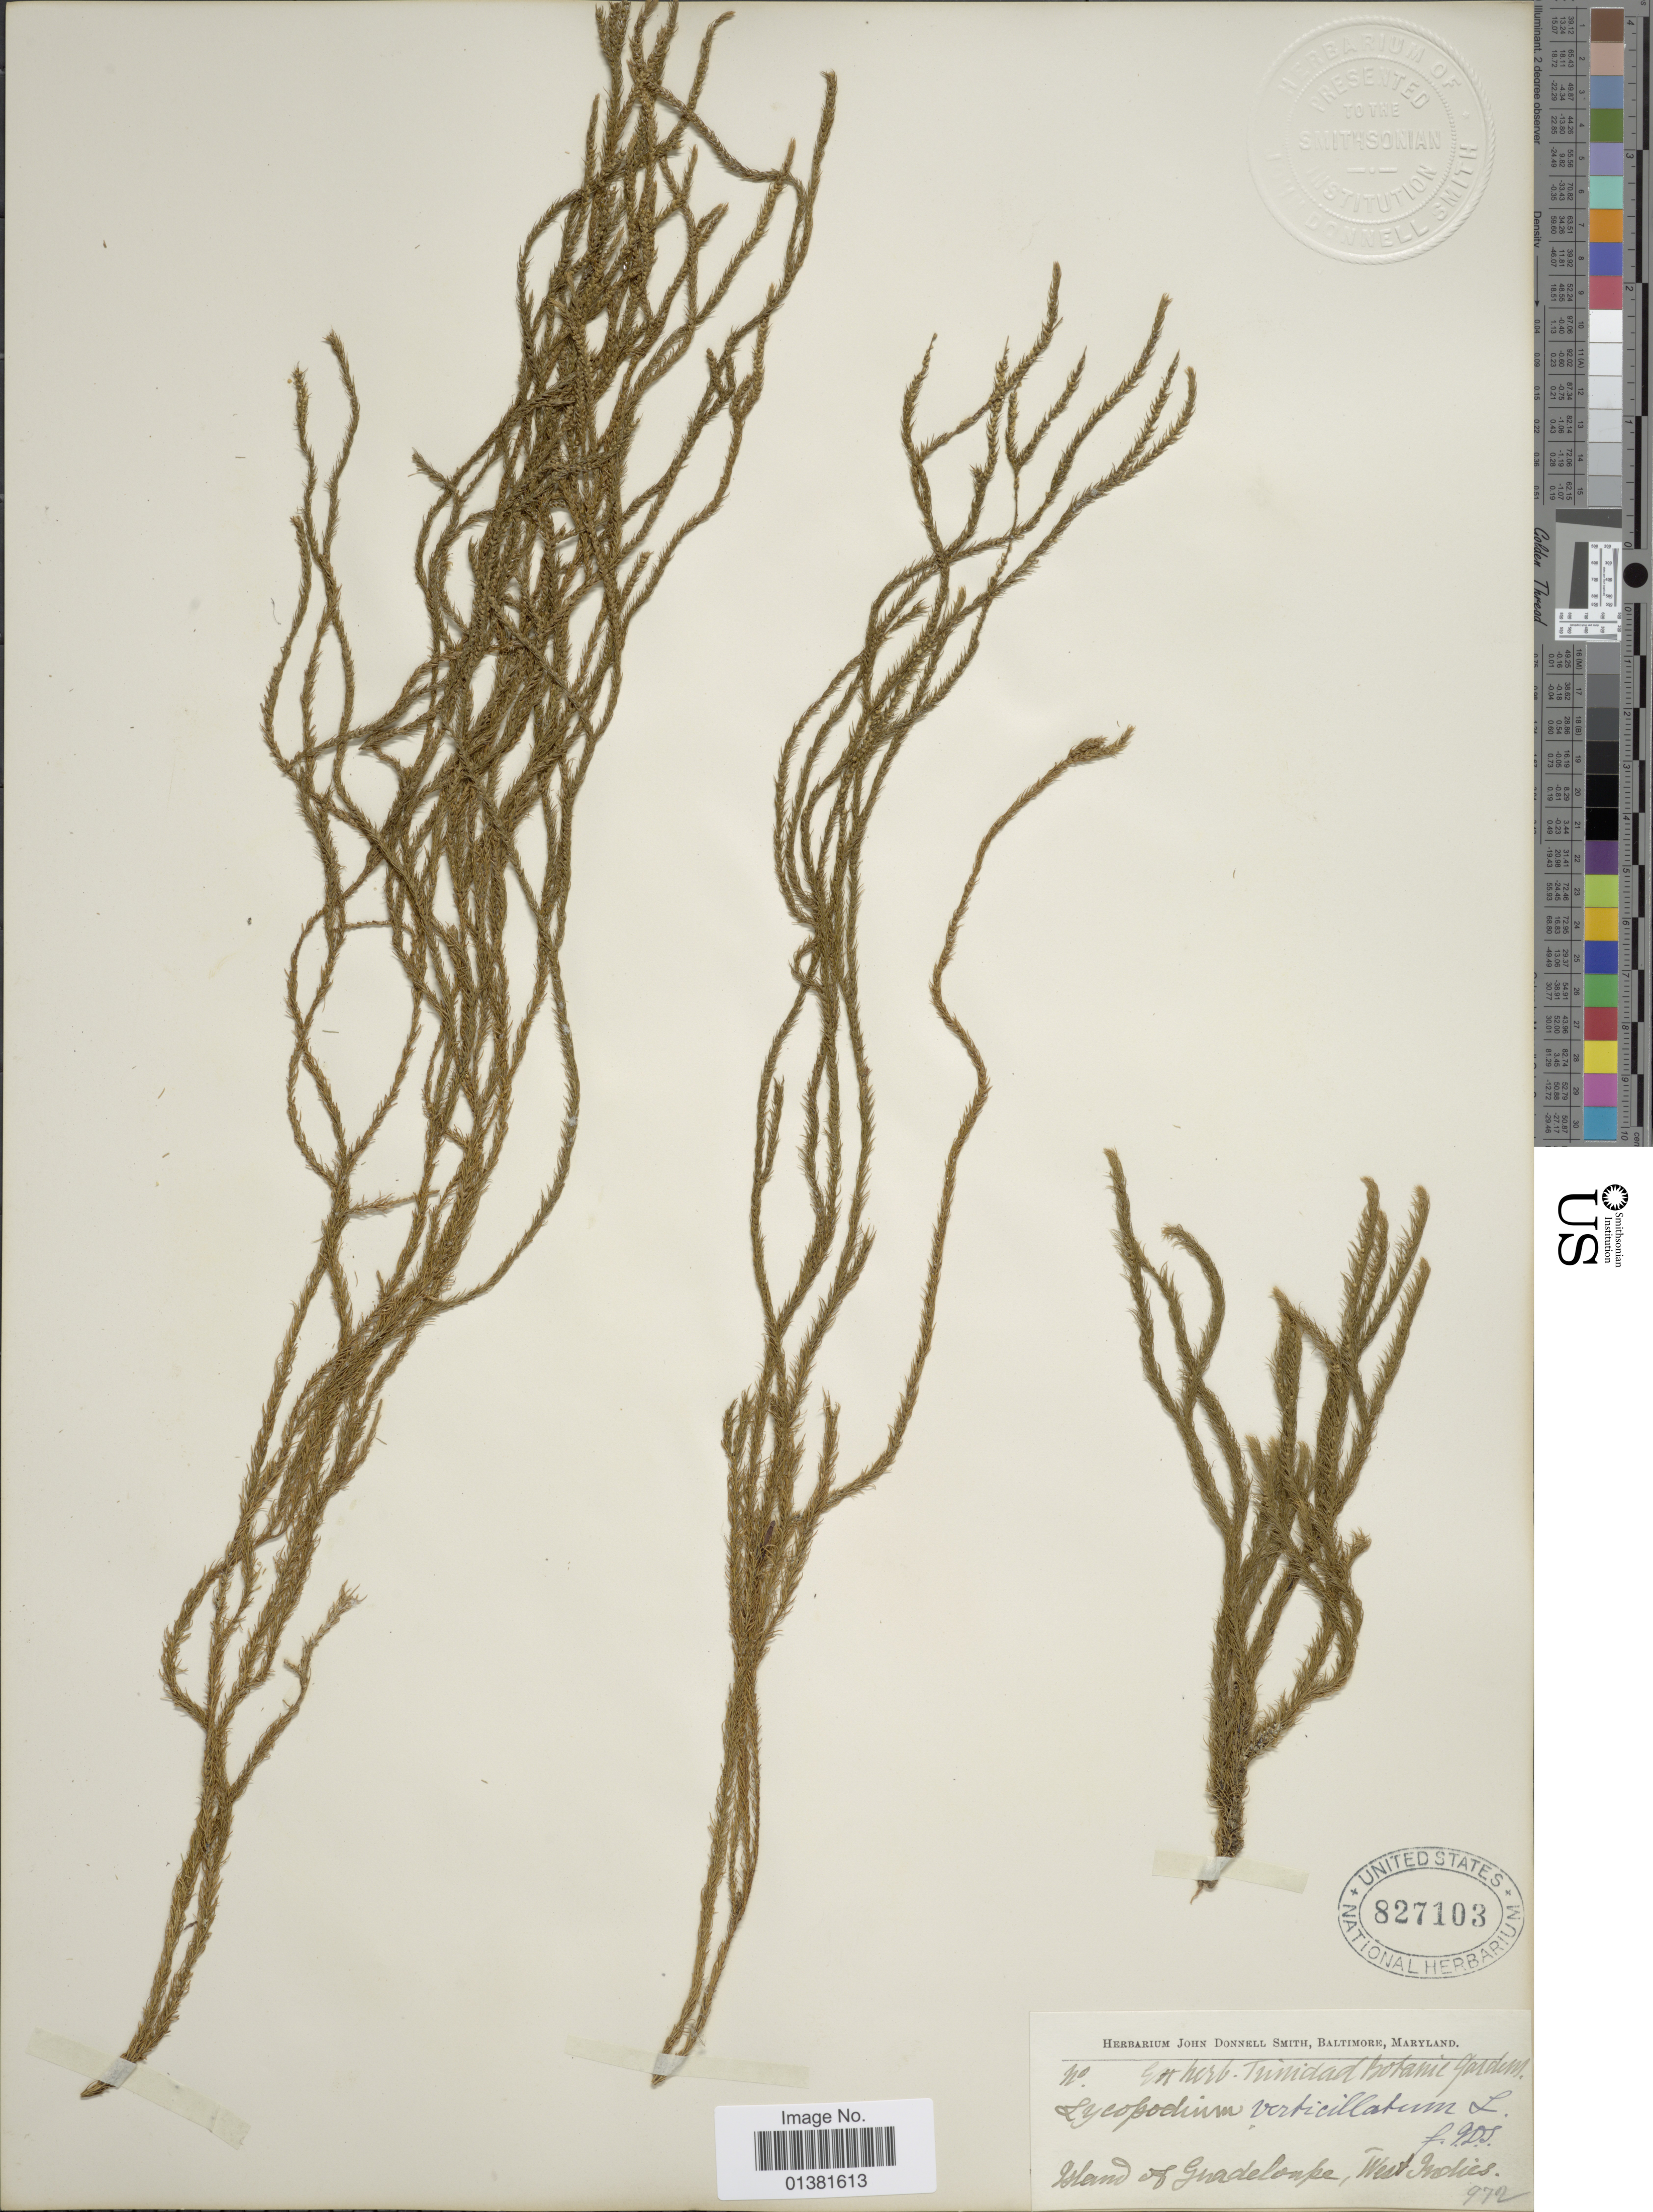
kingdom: Plantae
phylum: Tracheophyta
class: Lycopodiopsida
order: Lycopodiales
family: Lycopodiaceae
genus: Phlegmariurus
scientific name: Phlegmariurus filiformis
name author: (Sw.) W.H. Wagner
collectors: ex Herb. John Donnell Smith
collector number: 972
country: Guadeloupe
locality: West Indies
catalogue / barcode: US 827103